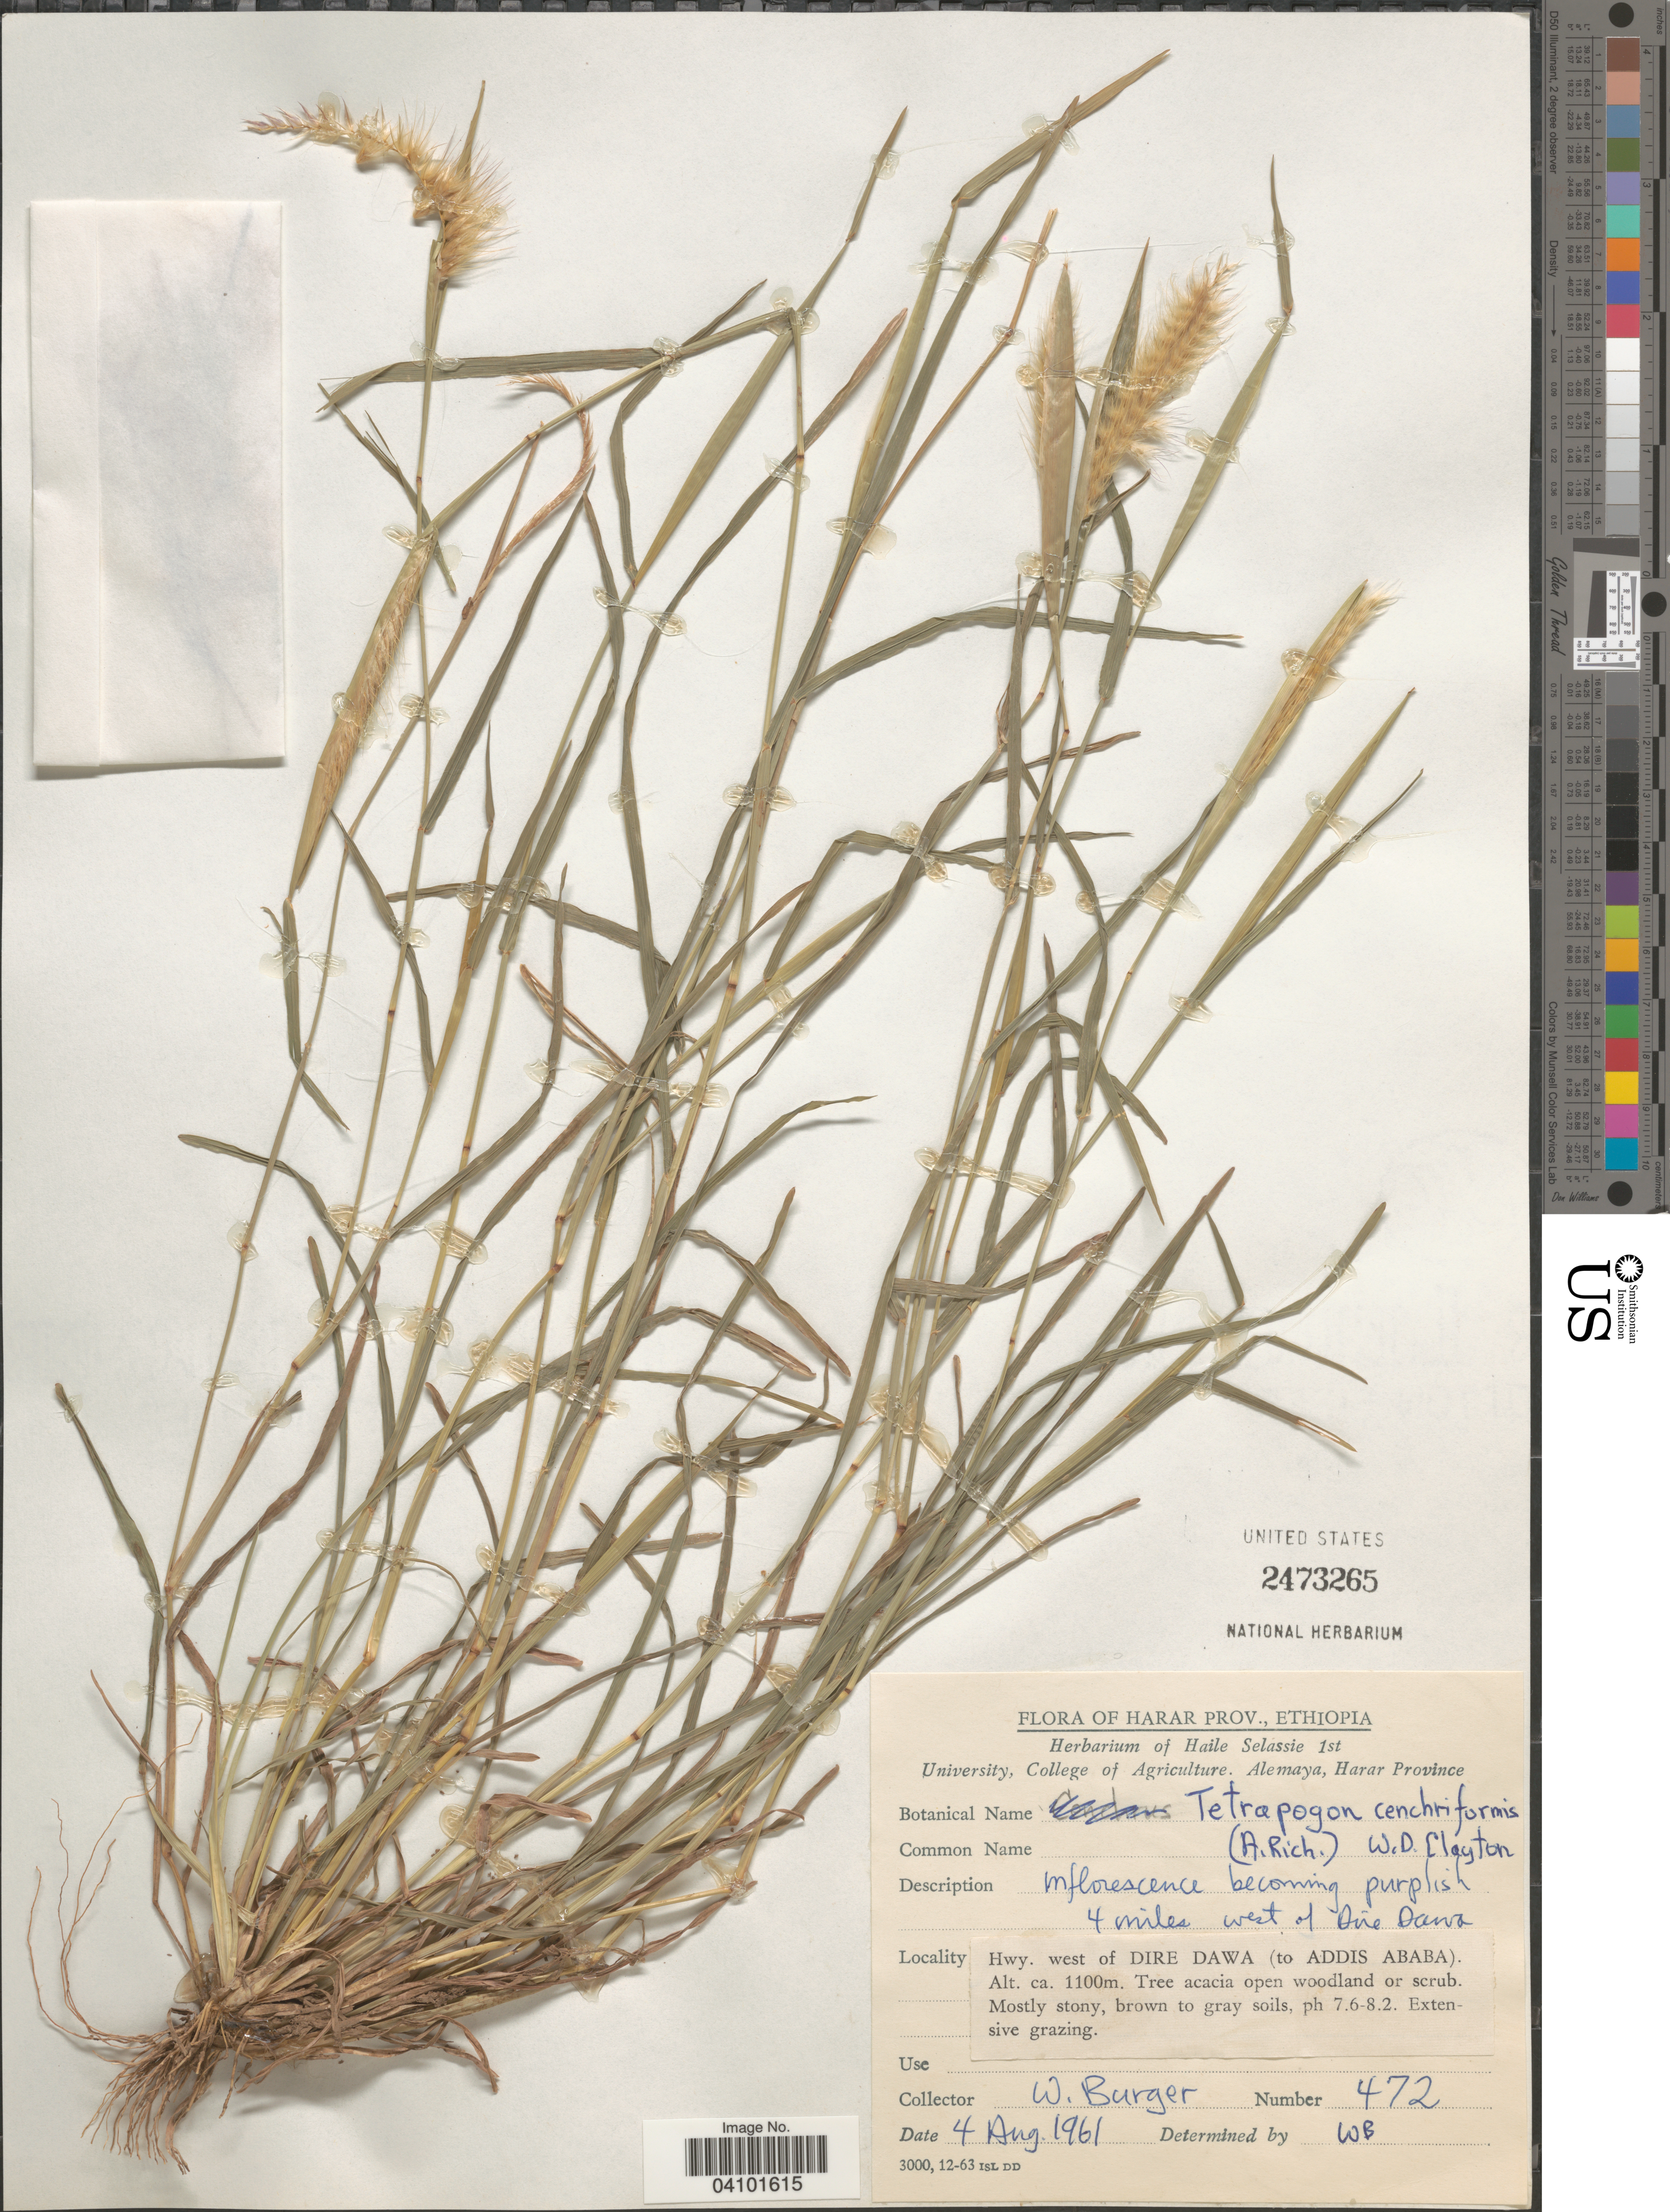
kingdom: Plantae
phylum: Tracheophyta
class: Liliopsida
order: Poales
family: Poaceae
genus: Tetrapogon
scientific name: Tetrapogon cenchriformis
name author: (A. Rich.) Clayton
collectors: W. Burger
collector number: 472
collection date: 1961-08-04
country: Ethiopia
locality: Harar Prov. 4 miles west of Dire Dawa. Hwy. west of Dire Dawa (to Addis Ababa).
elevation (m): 1100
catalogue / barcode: US 2473265